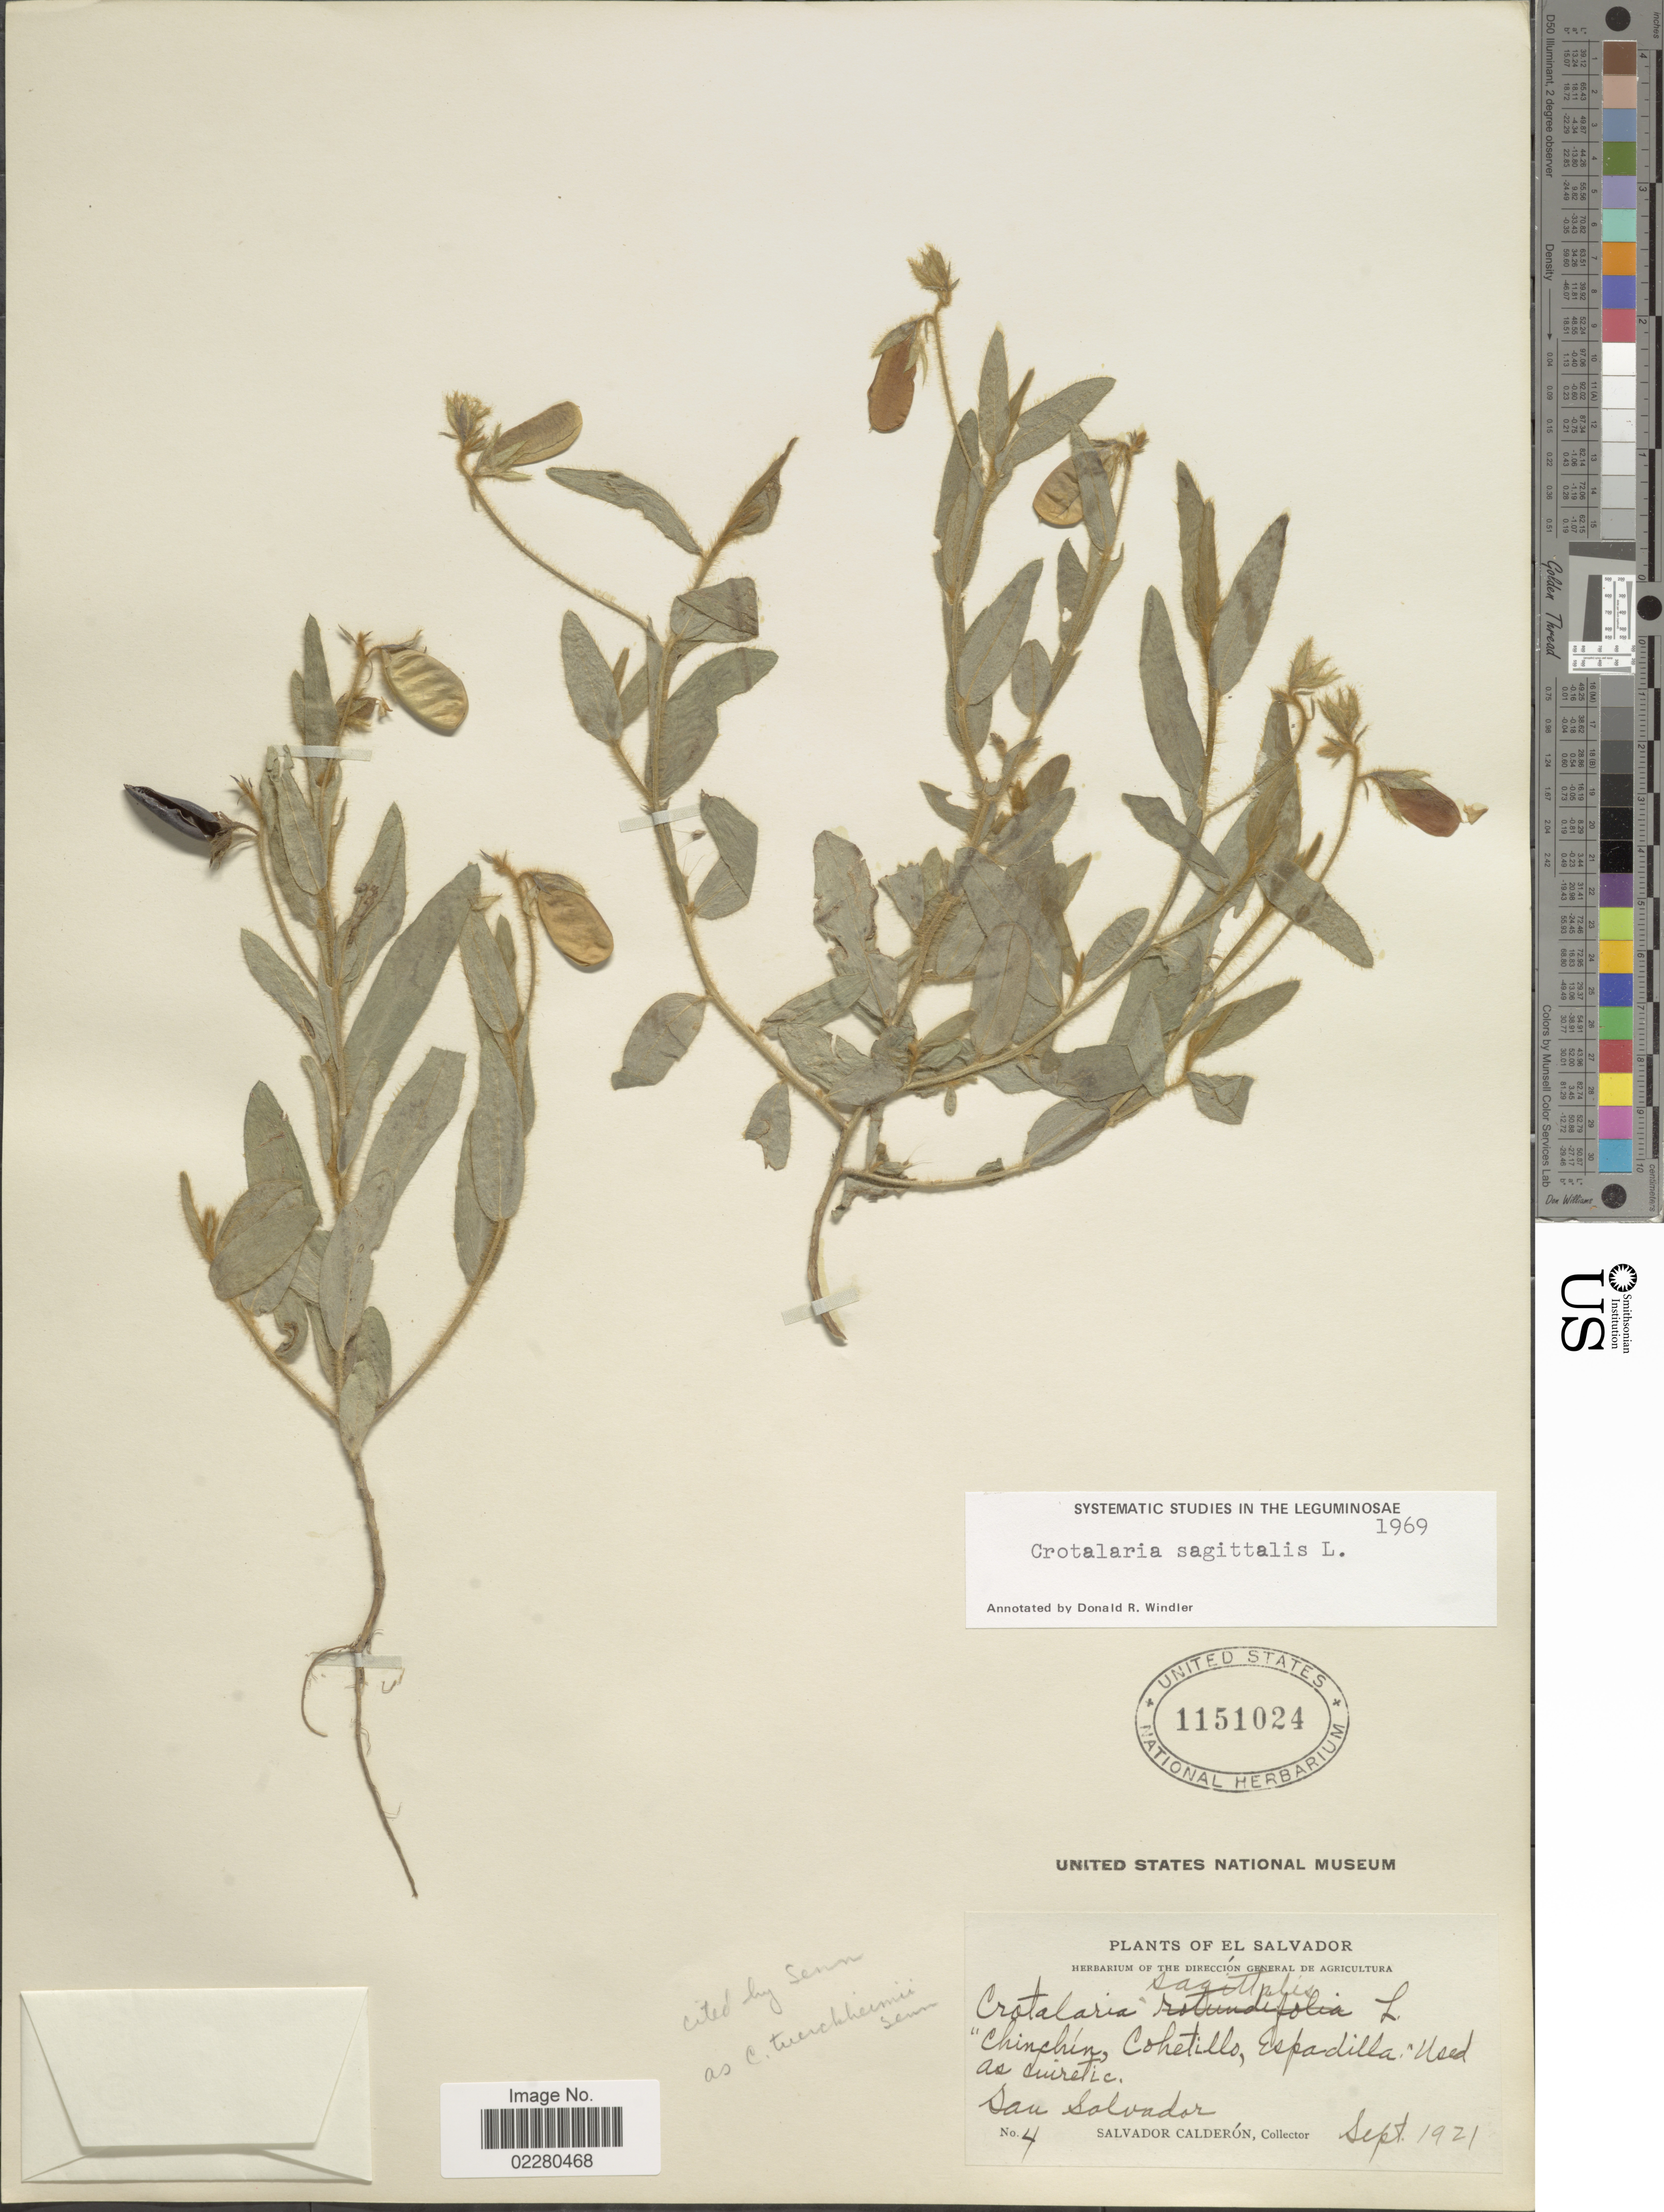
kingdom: Plantae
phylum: Tracheophyta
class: Magnoliopsida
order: Fabales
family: Fabaceae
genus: Crotalaria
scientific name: Crotalaria sagittalis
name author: L.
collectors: S. Calderón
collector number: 4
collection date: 1921-09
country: El Salvador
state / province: San Salvador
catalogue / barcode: US 1151024